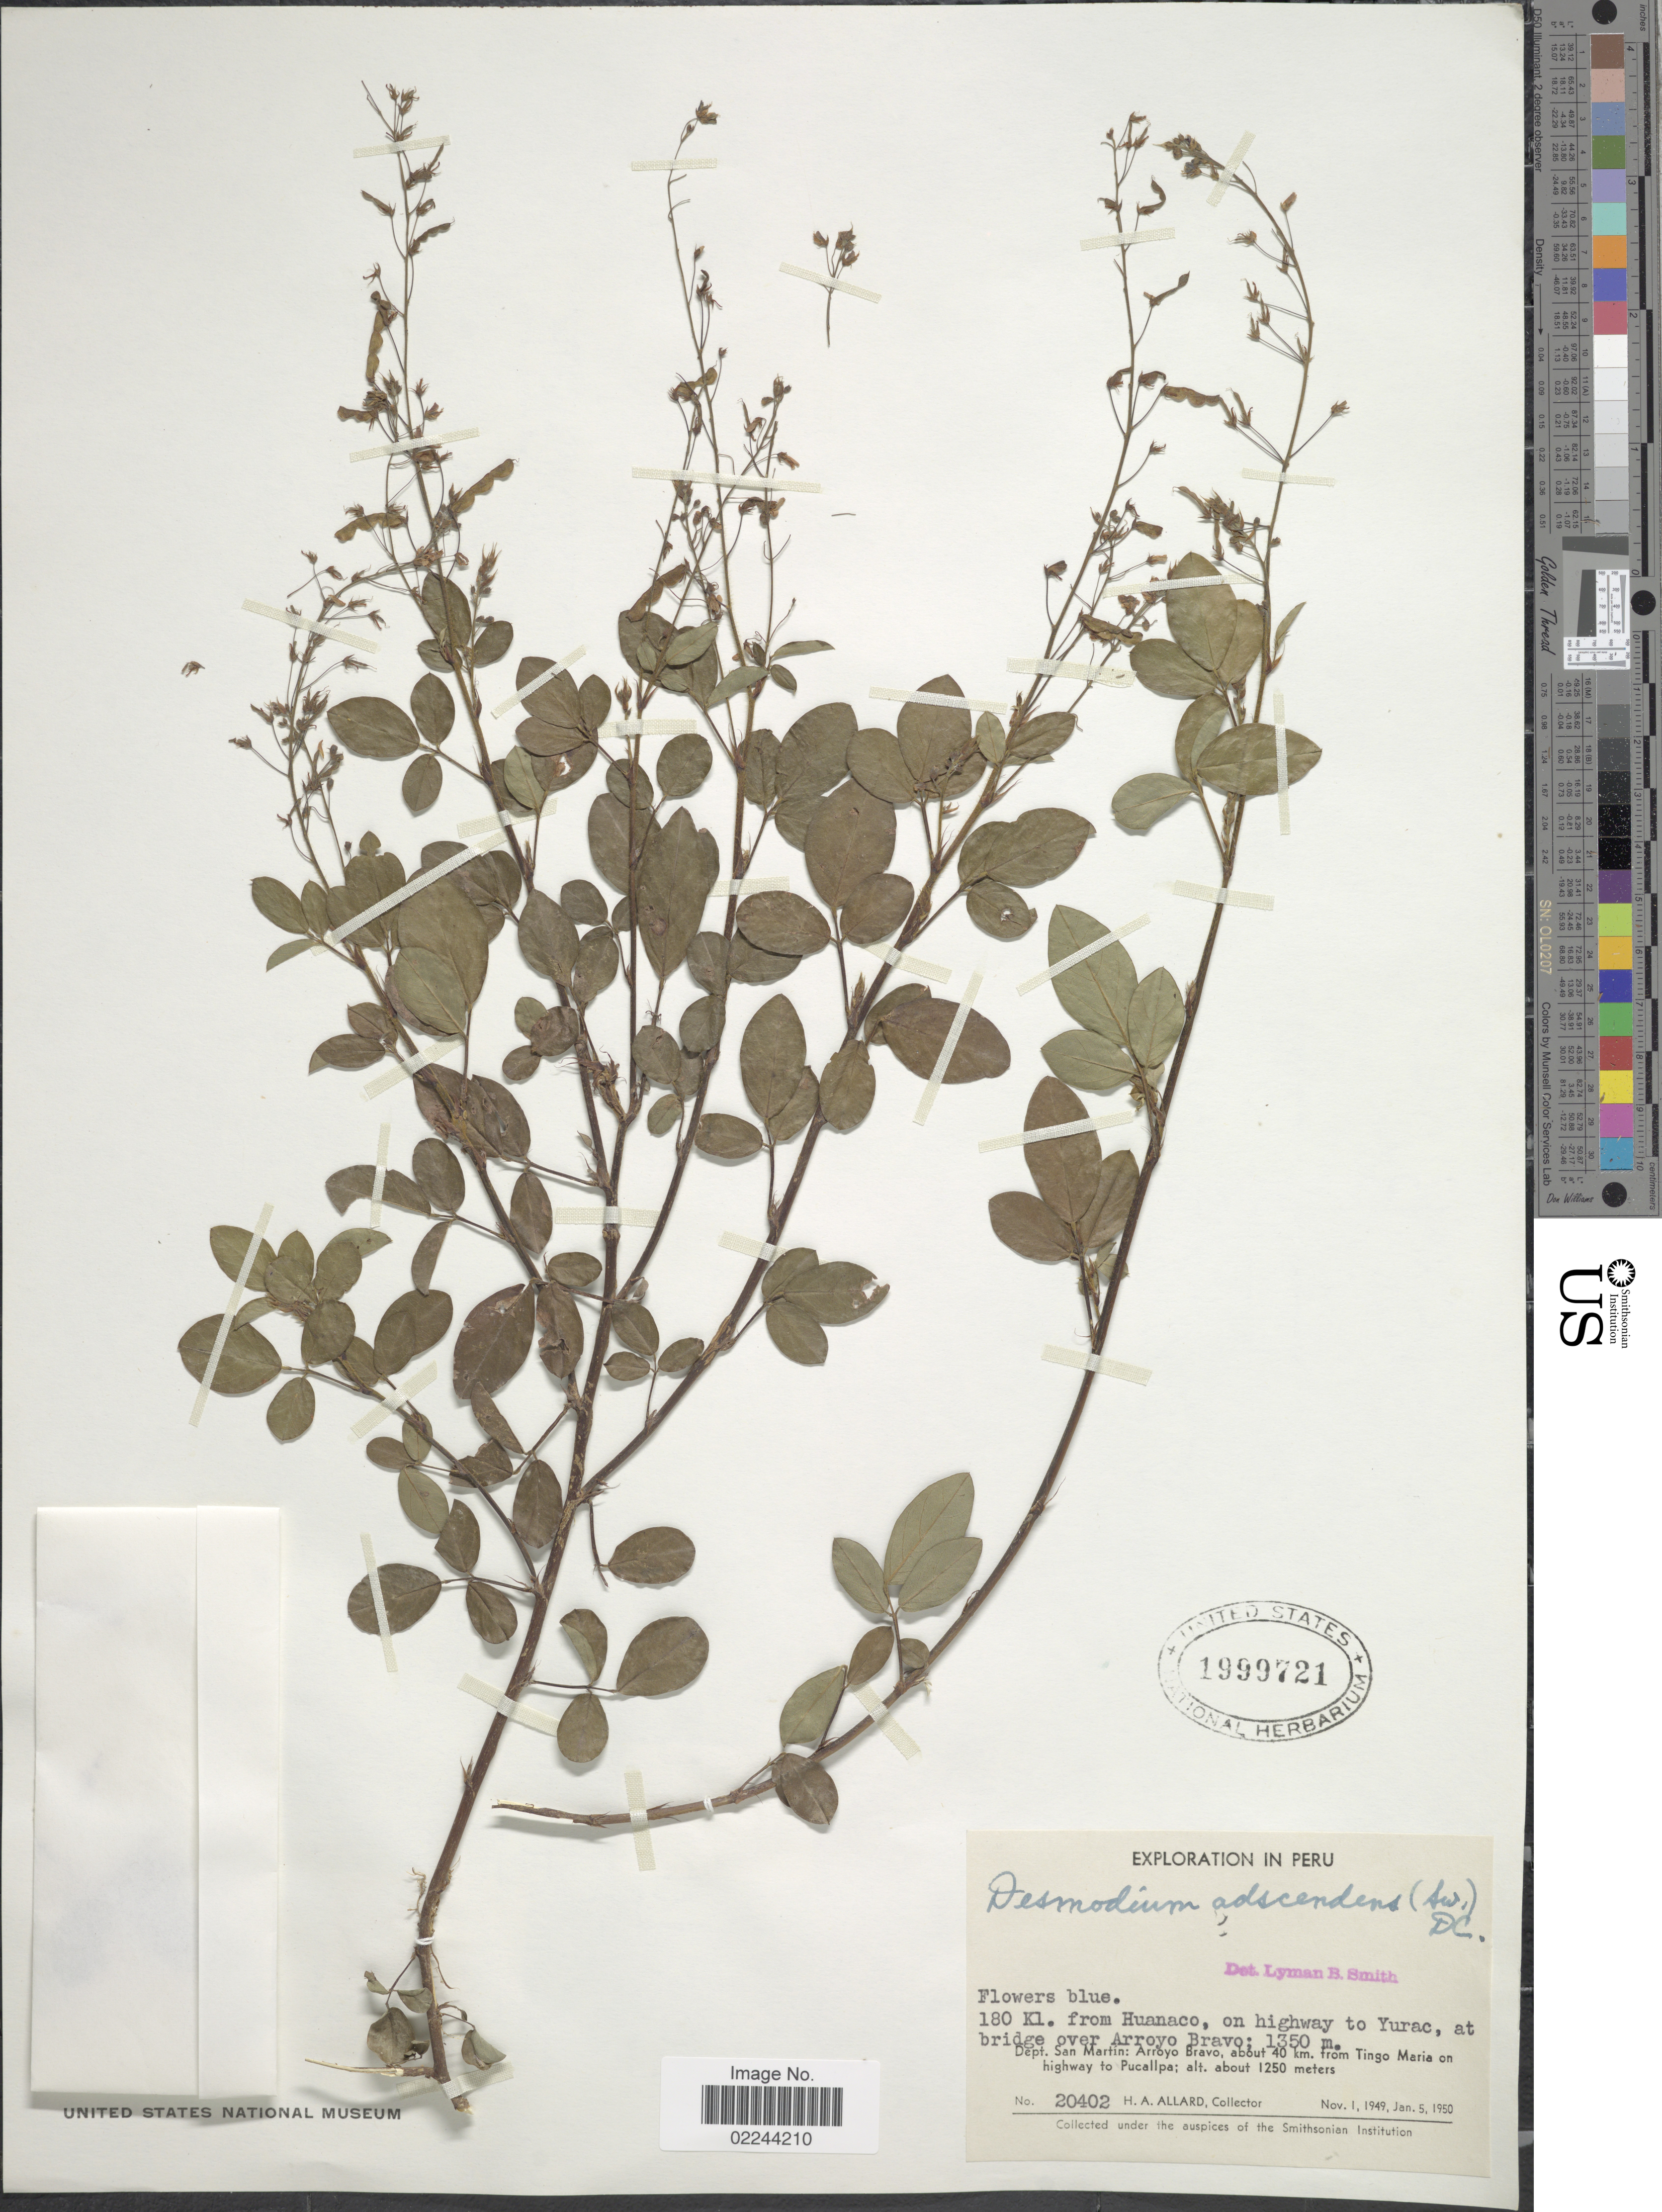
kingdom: Plantae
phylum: Tracheophyta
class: Magnoliopsida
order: Fabales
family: Fabaceae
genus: Grona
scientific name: Grona adscendens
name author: (Sw.) H. Ohashi & K. Ohashi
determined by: Strong, Mark T., (BOT), Smithsonian Institution - National Museum of Natural History (UNITED STATES)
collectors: H. A. Allard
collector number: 20402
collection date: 1949-11-01/1950-01-05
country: Peru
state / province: San Martín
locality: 180 Kl. from Huanuco, on highway to Yurac, at bridge over Arroyo Bravo; Dept. San Martin: Arroyo Bravo, about 40 km from Tingo Maria on highway to Pucallpa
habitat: on highway at bridge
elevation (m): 1250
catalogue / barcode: US 1999721